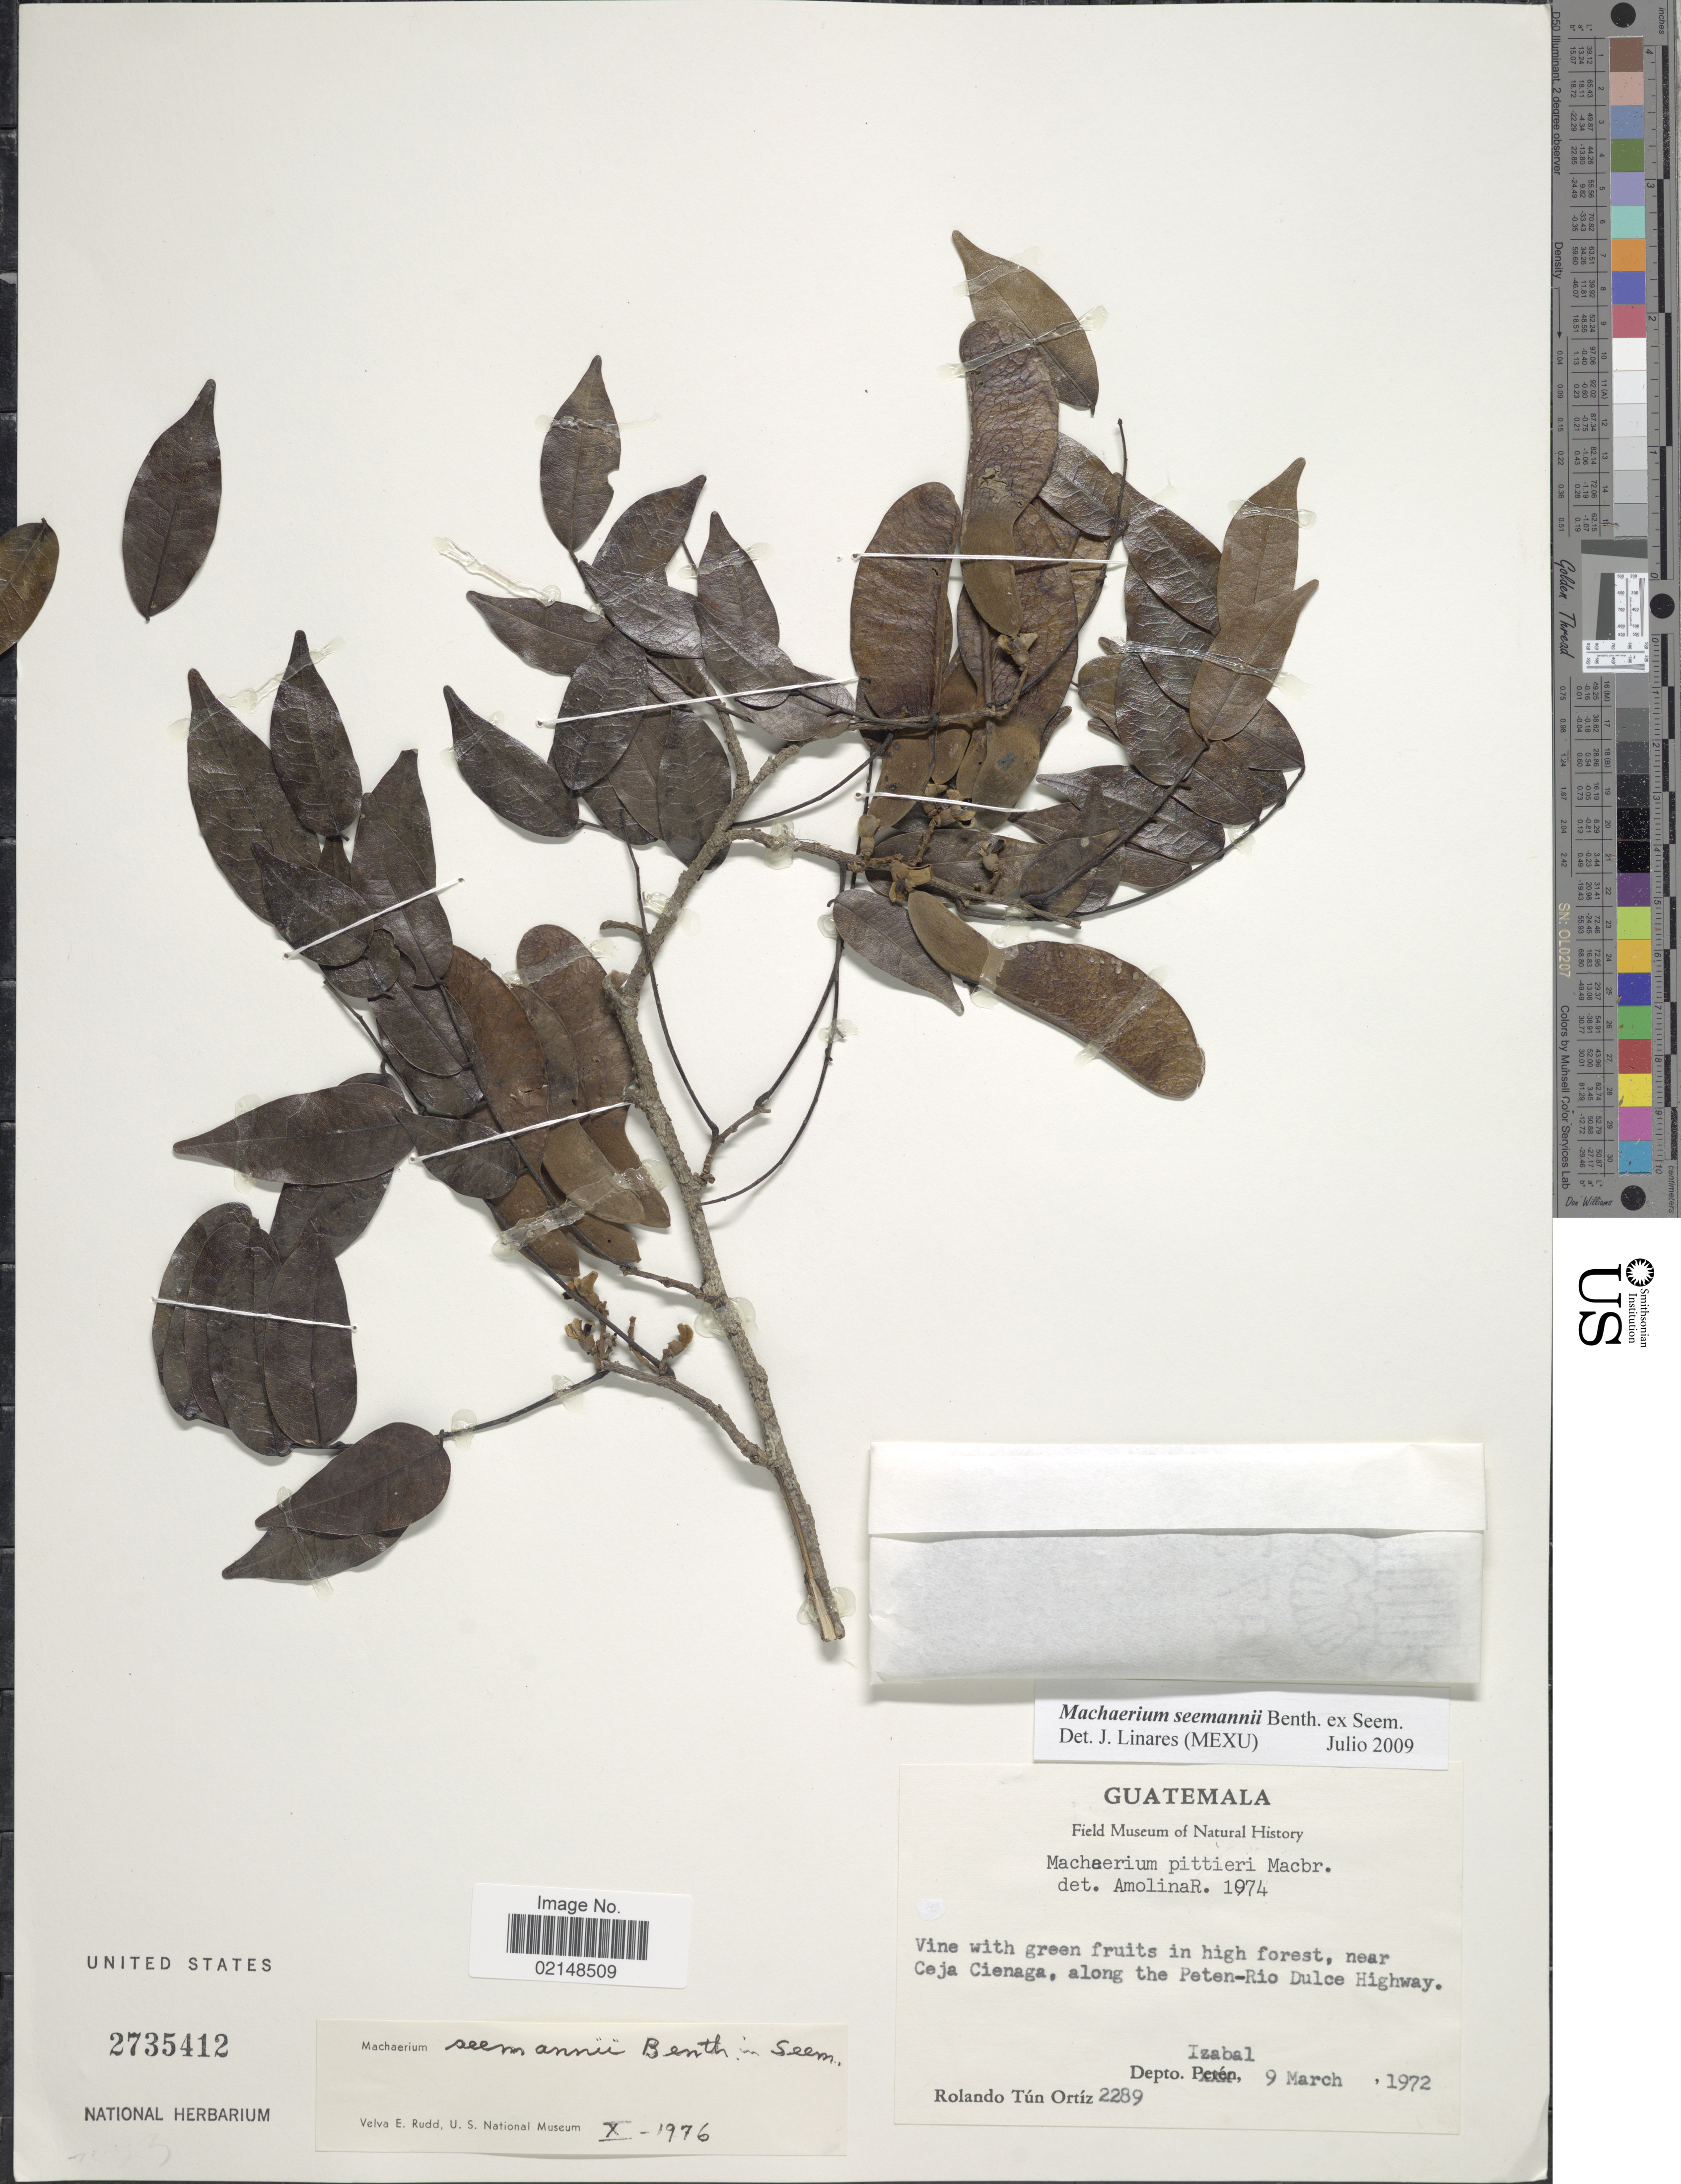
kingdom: Plantae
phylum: Tracheophyta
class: Magnoliopsida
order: Fabales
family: Fabaceae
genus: Machaerium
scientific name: Machaerium seemanni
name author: Benth. in Seem.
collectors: R. Tún Ortíz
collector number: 2289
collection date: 1972-03-09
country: Guatemala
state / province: Izabal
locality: near Ceja Cienaga, along the Peten-Rio Dulce Highway.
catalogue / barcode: US 2735412